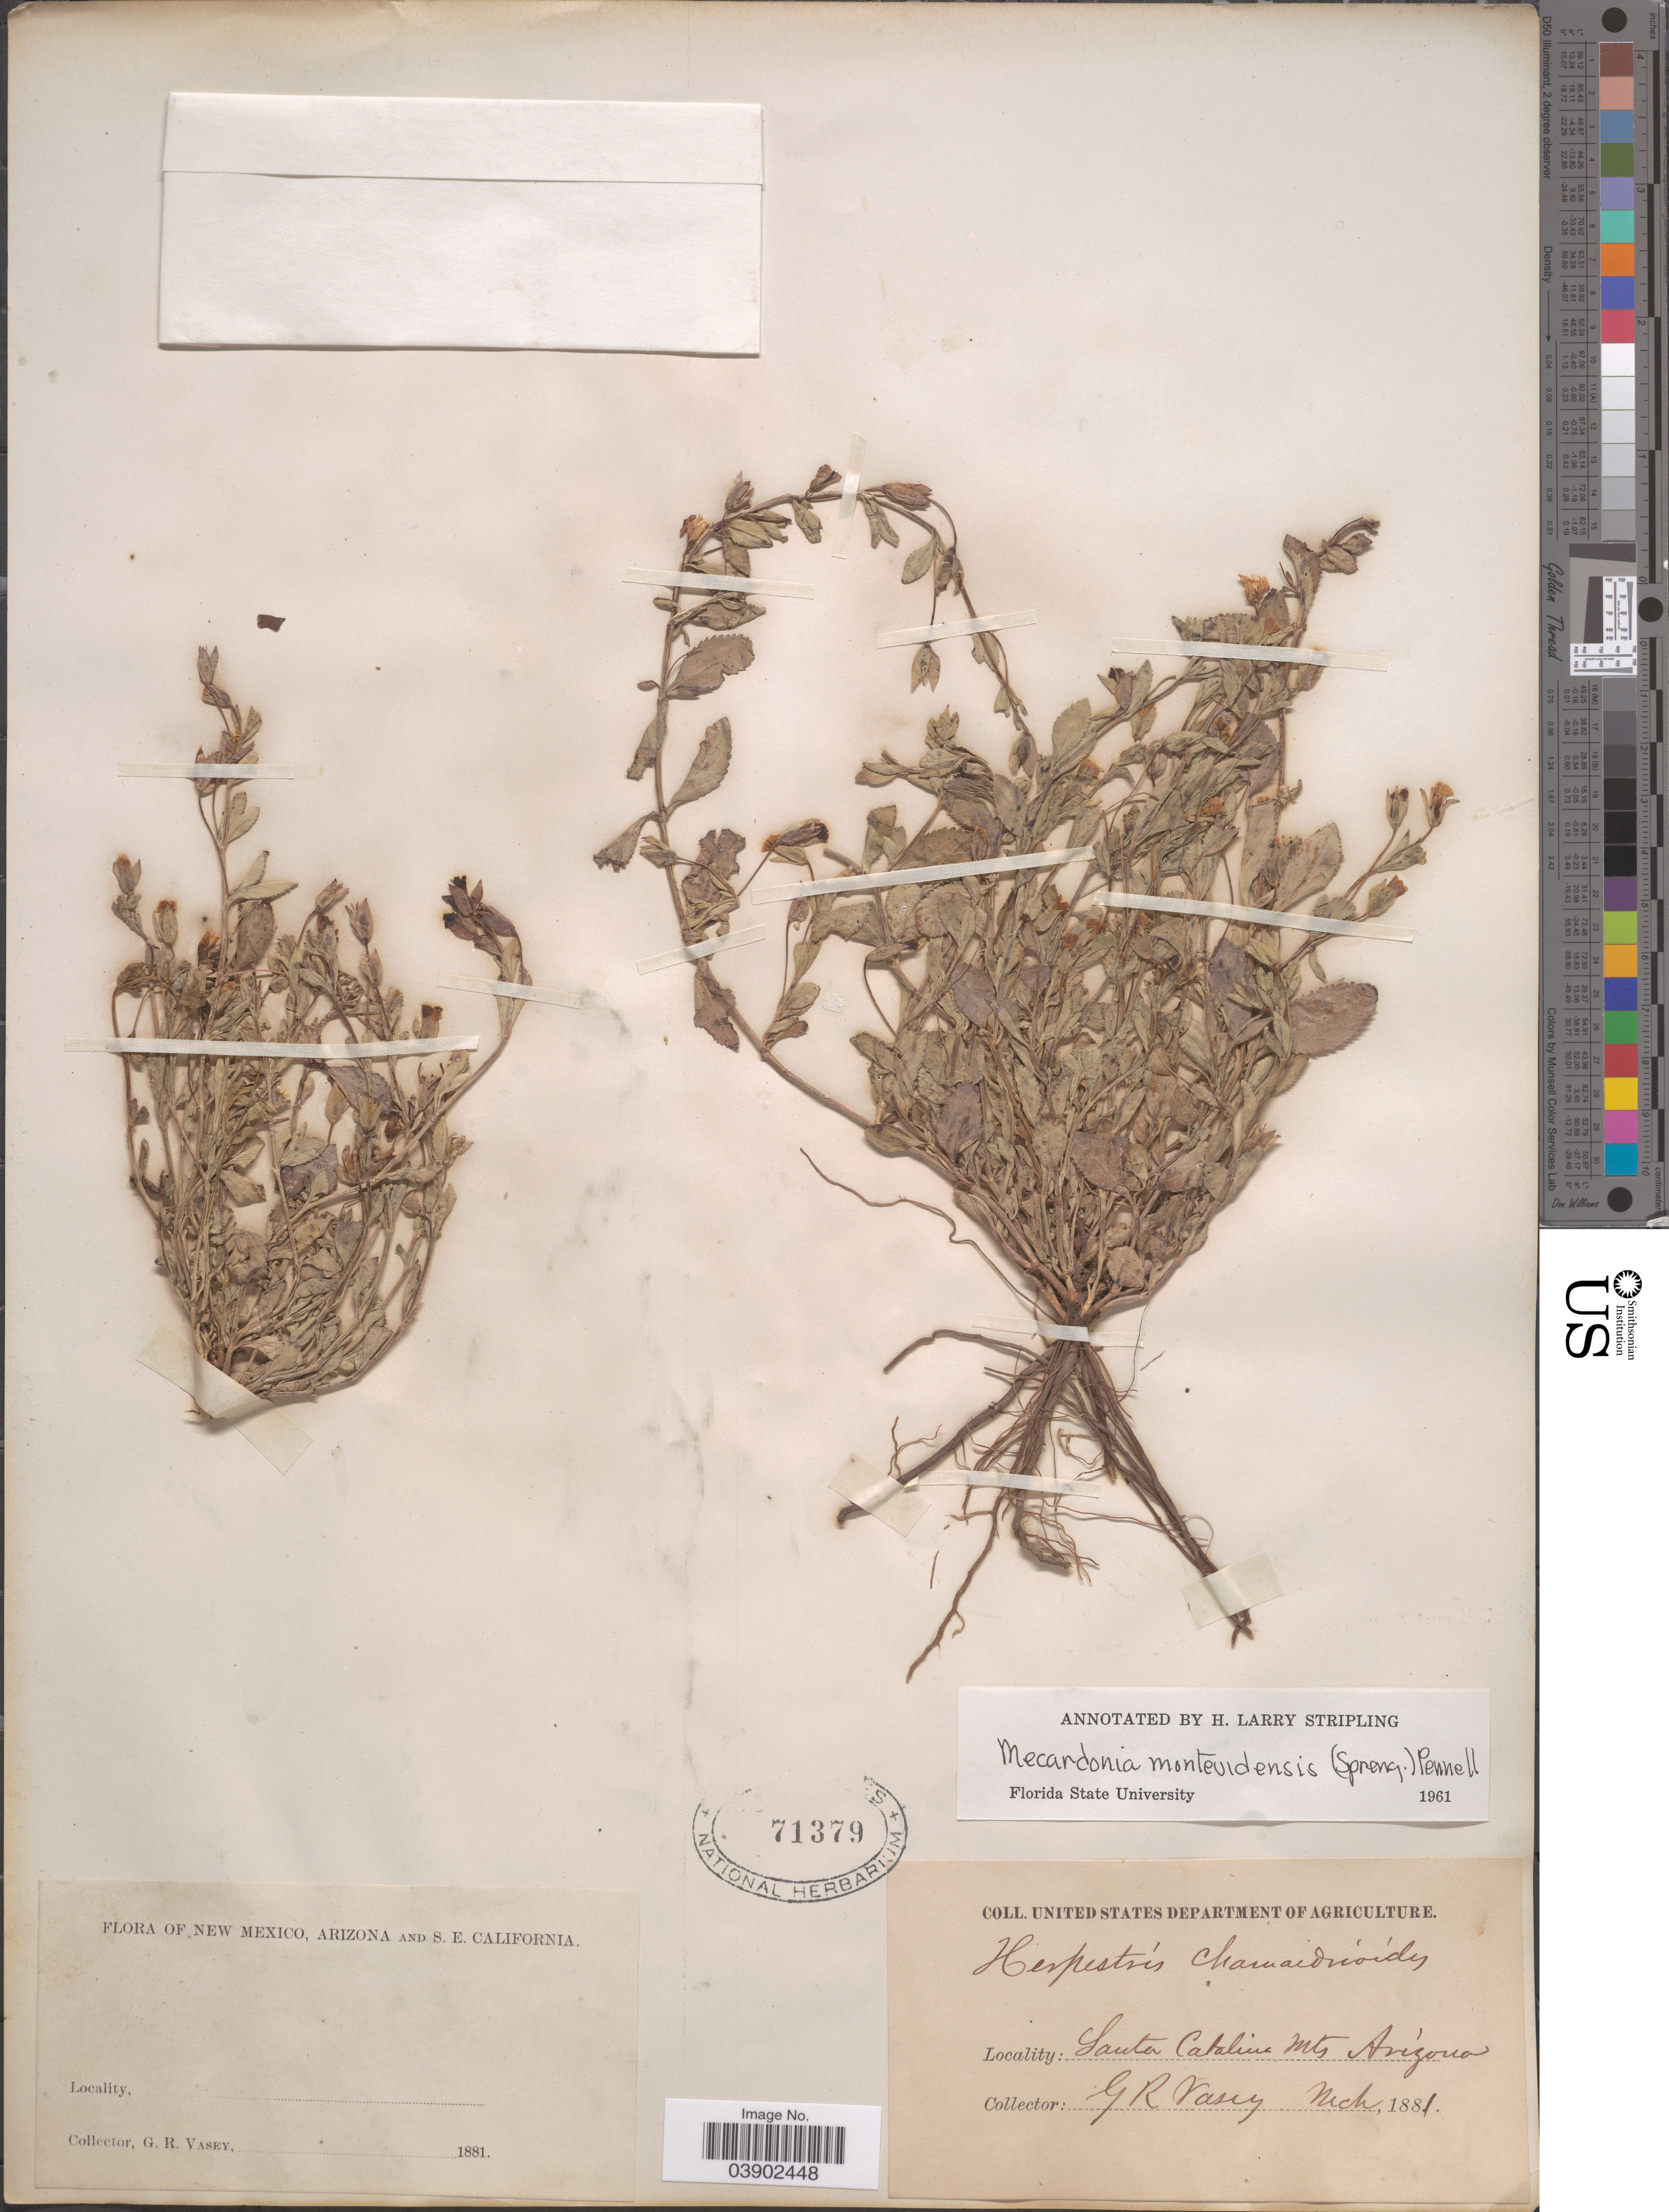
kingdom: Plantae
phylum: Tracheophyta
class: Magnoliopsida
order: Lamiales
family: Plantaginaceae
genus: Mecardonia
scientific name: Mecardonia montevidensis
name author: (Spreng.) Pennell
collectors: G. R. Vasey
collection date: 1881-03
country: United States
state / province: Arizona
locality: Santa Catalina Mts.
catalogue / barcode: US 71379